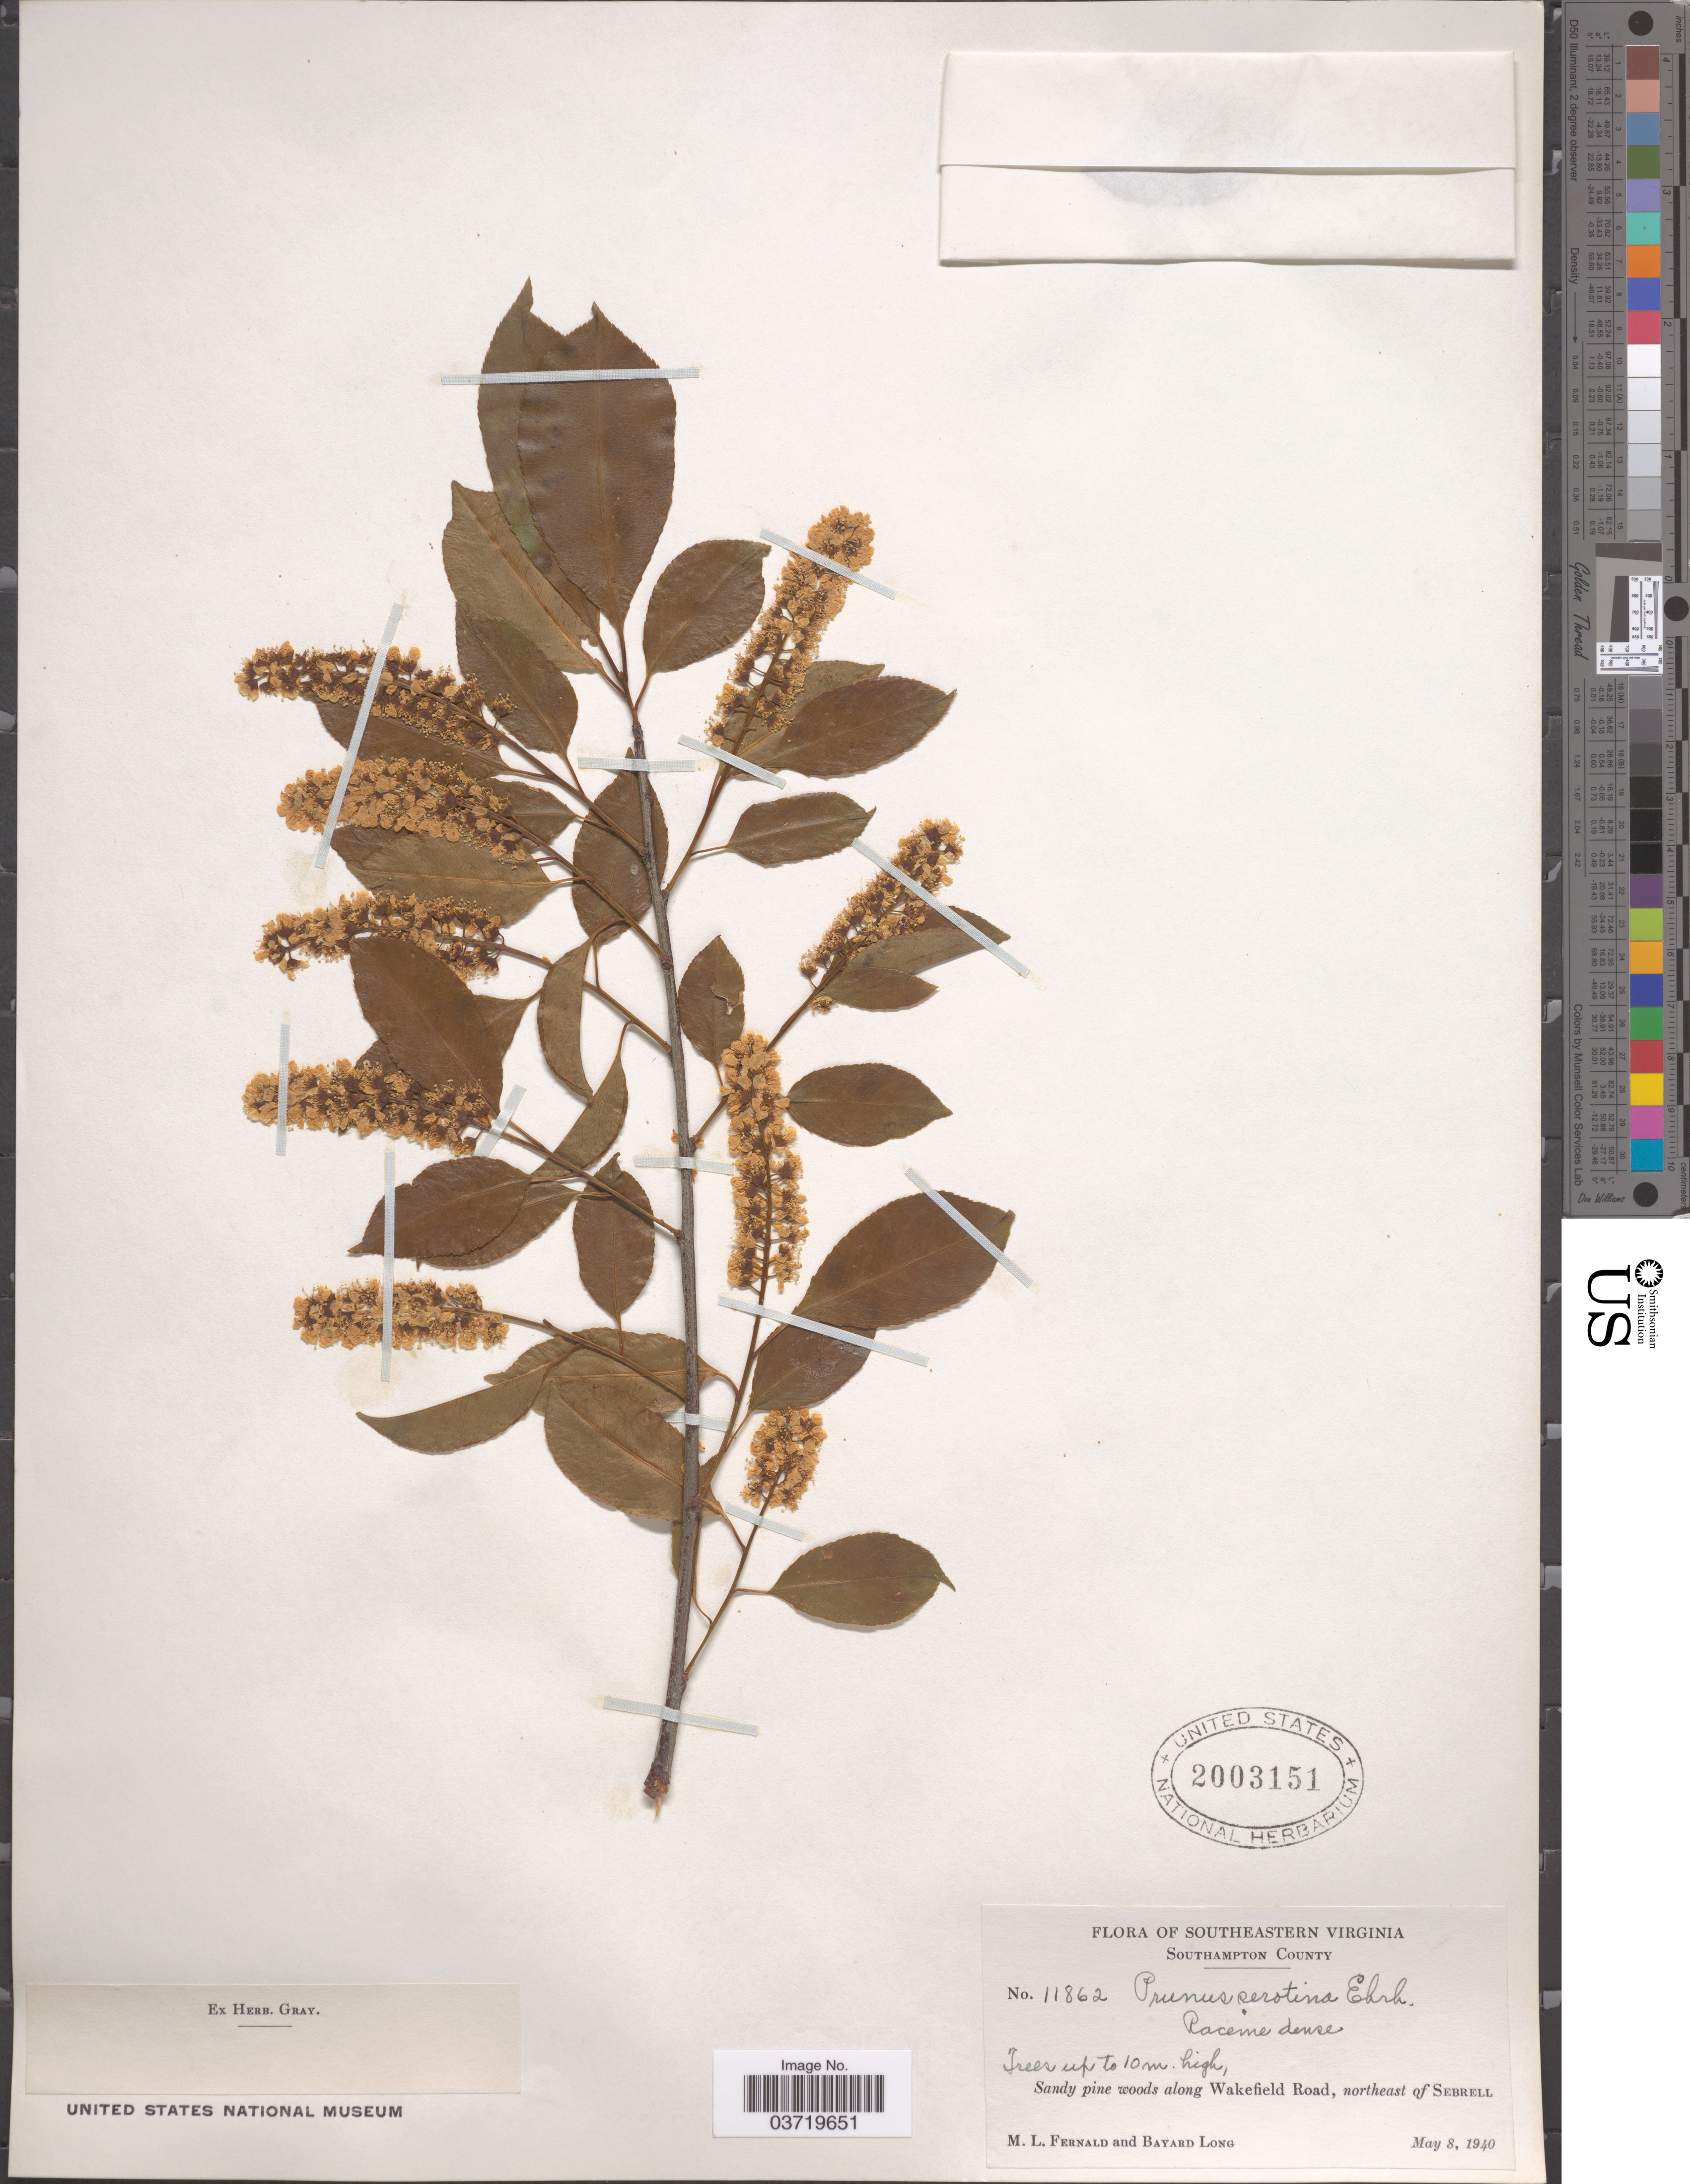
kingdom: Plantae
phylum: Tracheophyta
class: Magnoliopsida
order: Rosales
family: Rosaceae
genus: Prunus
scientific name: Prunus serotina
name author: Ehrh.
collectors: M. L. Fernald & B. Long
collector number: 11862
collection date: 1940-05-08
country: United States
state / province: Virginia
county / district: Southampton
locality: Southeastern Virginia. Southampton County. Along Wakefield Road, northeast of Sebrell.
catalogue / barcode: US 2003151